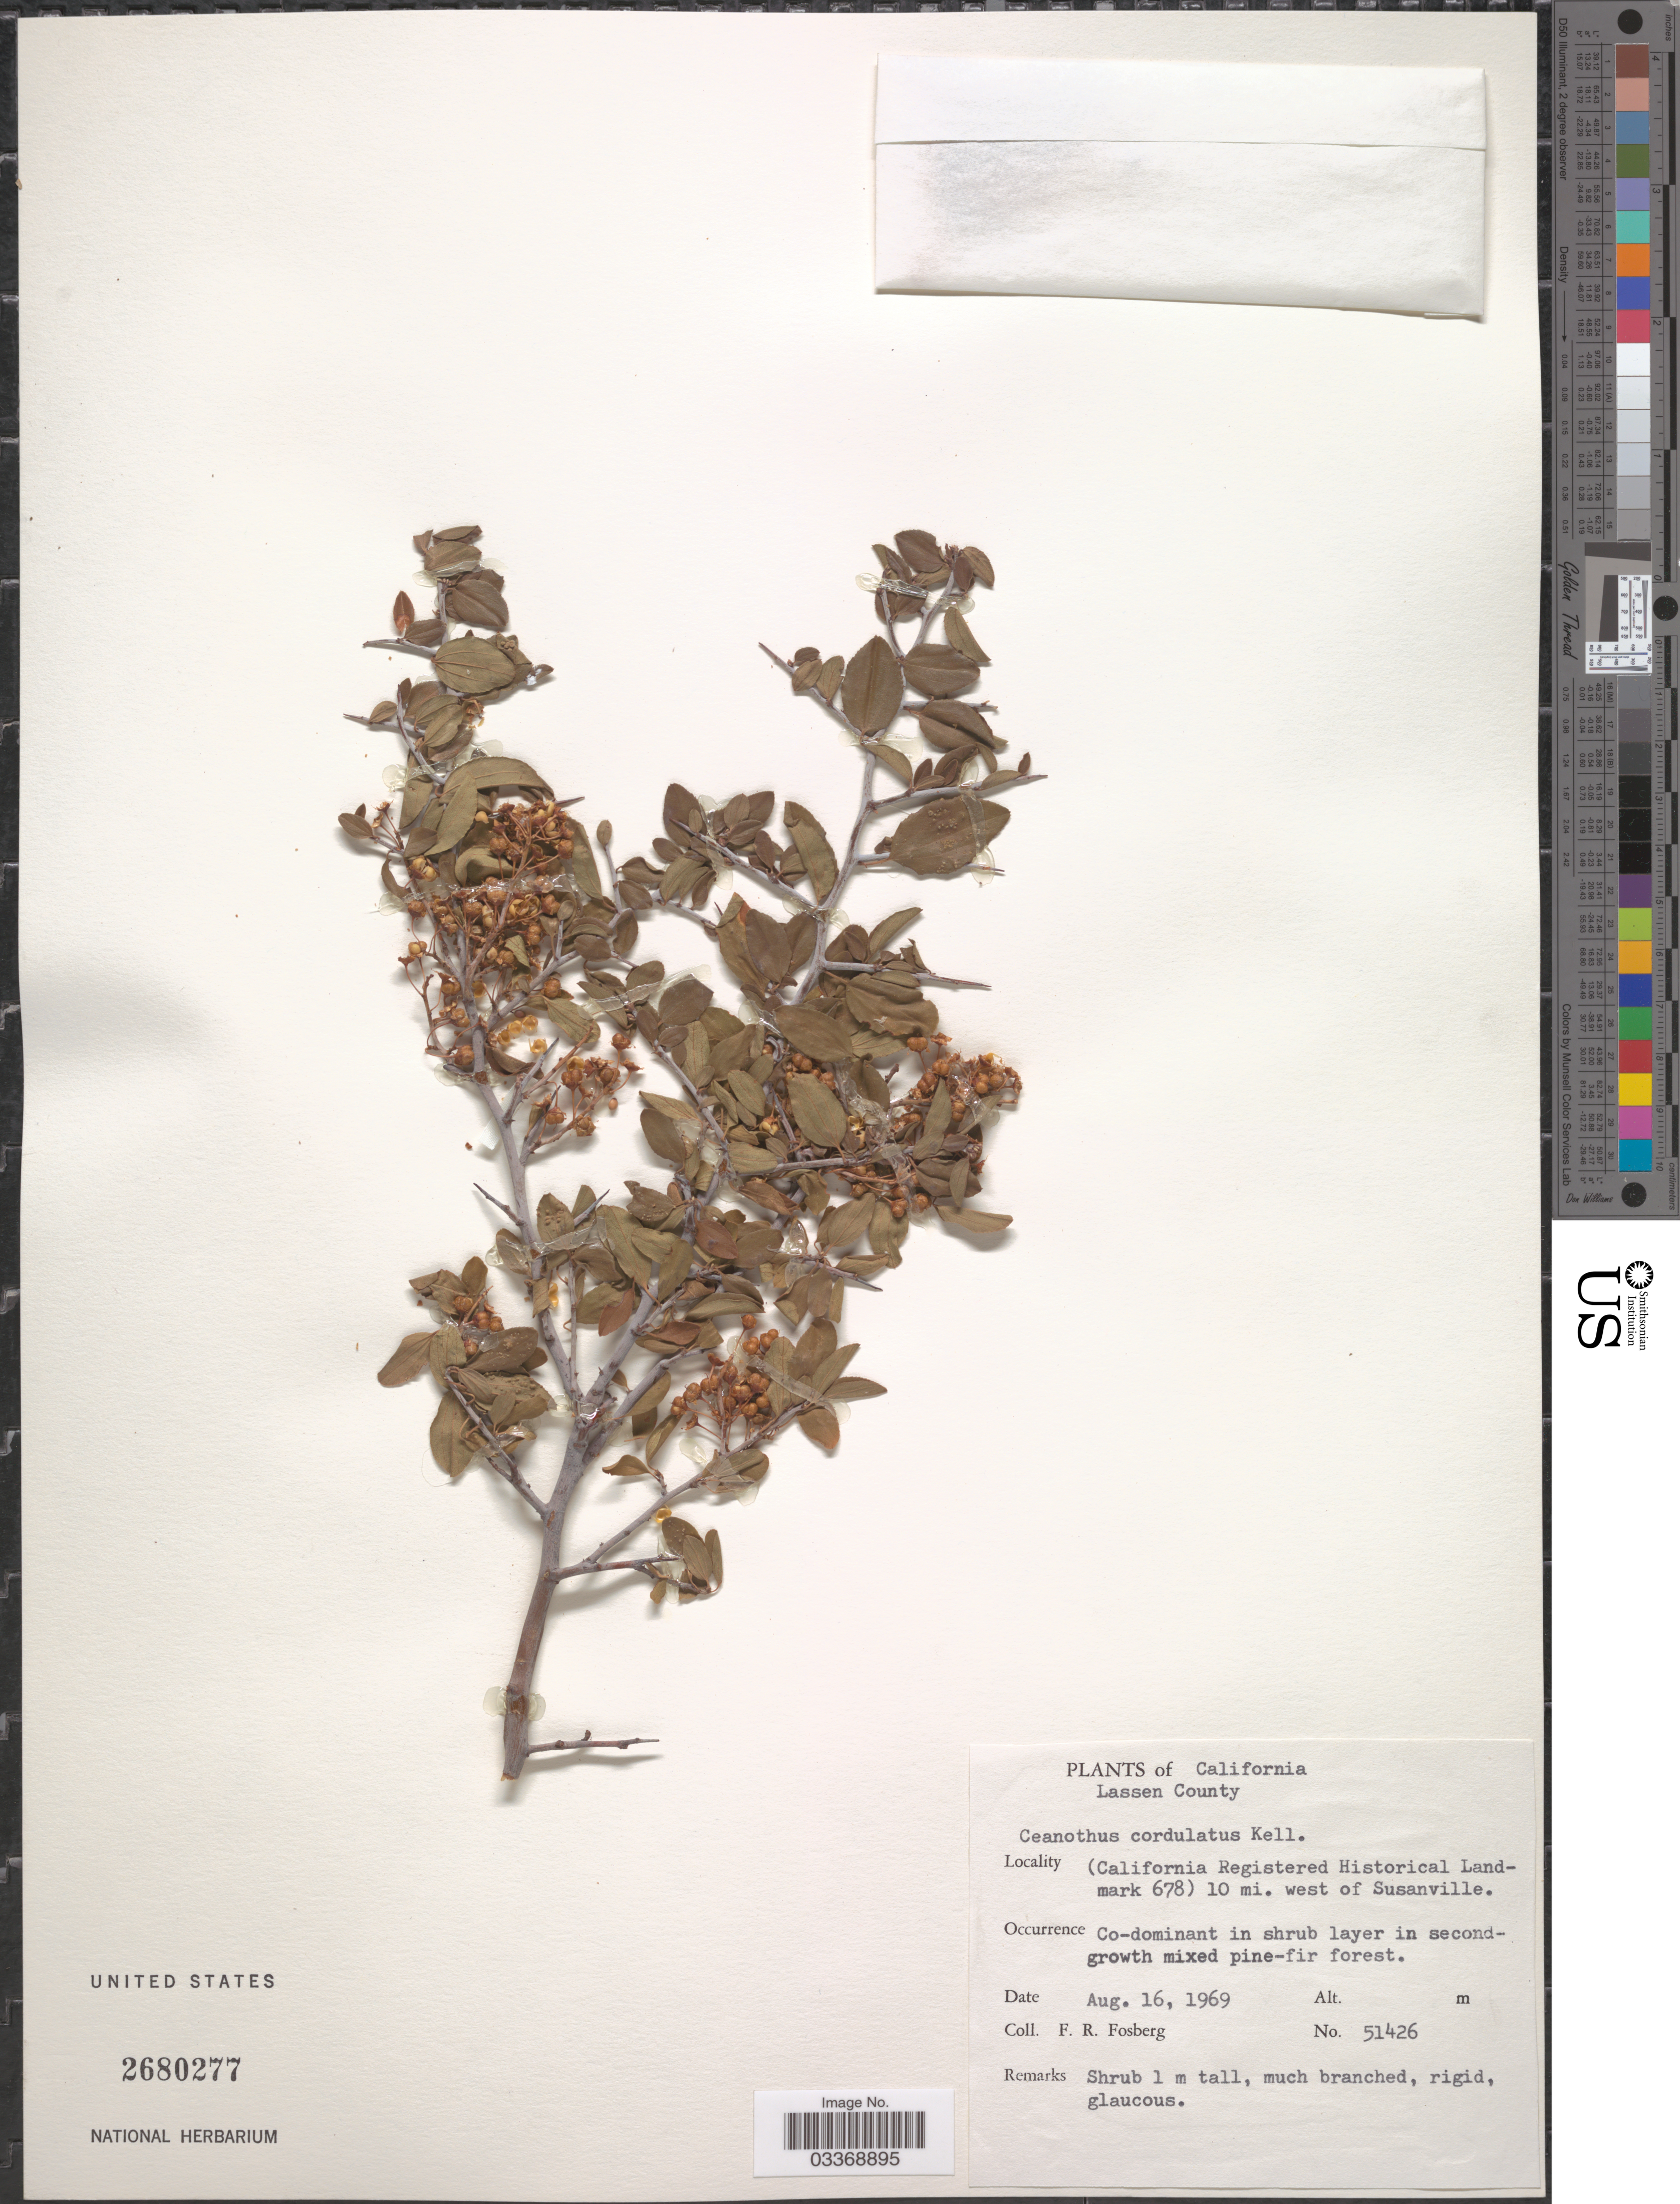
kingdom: Plantae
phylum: Tracheophyta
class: Magnoliopsida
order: Rosales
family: Rhamnaceae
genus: Ceanothus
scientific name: Ceanothus cordulatus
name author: Kellogg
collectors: F. R. Fosberg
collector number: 51426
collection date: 1969-08-16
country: United States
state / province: California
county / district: Lassen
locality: Lassen County. (California Registered Historical Landmark 678) 10 mi. west of Susanville.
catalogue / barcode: US 2680277